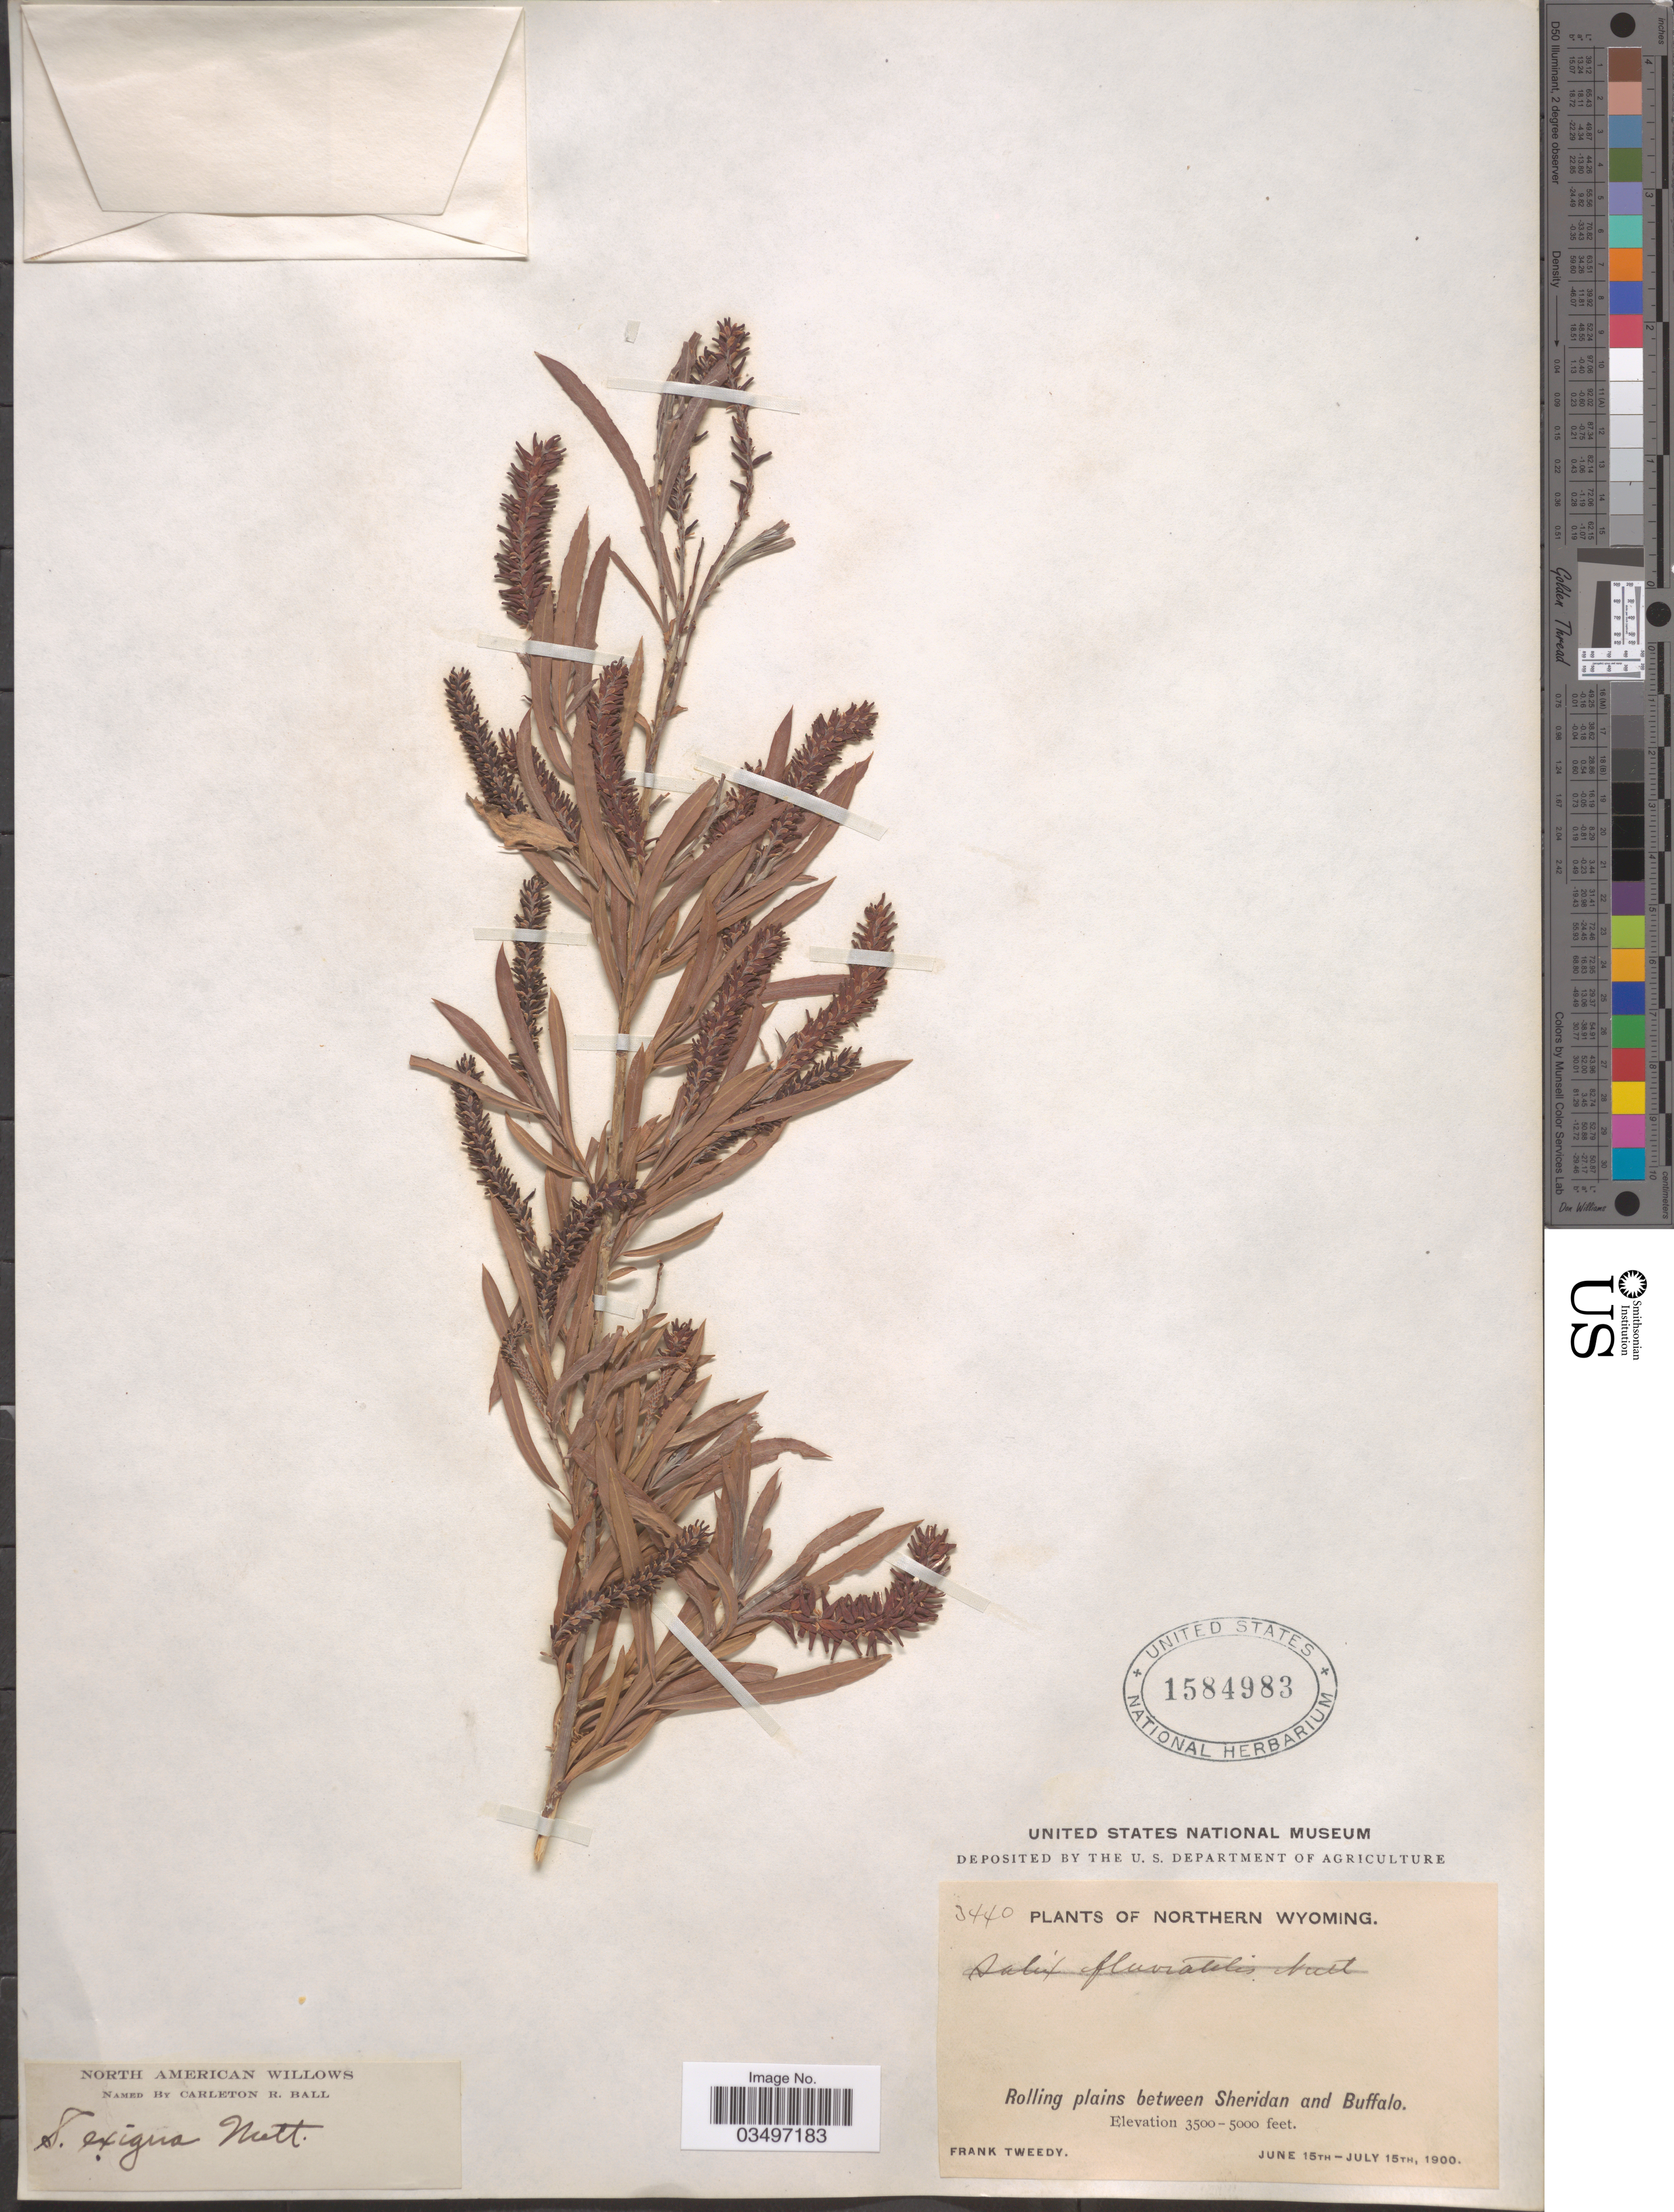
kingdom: Plantae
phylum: Tracheophyta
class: Magnoliopsida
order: Malpighiales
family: Salicaceae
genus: Salix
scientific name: Salix exigua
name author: Nutt.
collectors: F. Tweedy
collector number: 3440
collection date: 1900-06-15/1900-07-15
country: United States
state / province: Wyoming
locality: Northern Wyoming. Rolling plains between Sheridan and Buffalo.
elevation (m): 1067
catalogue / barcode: US 1584983